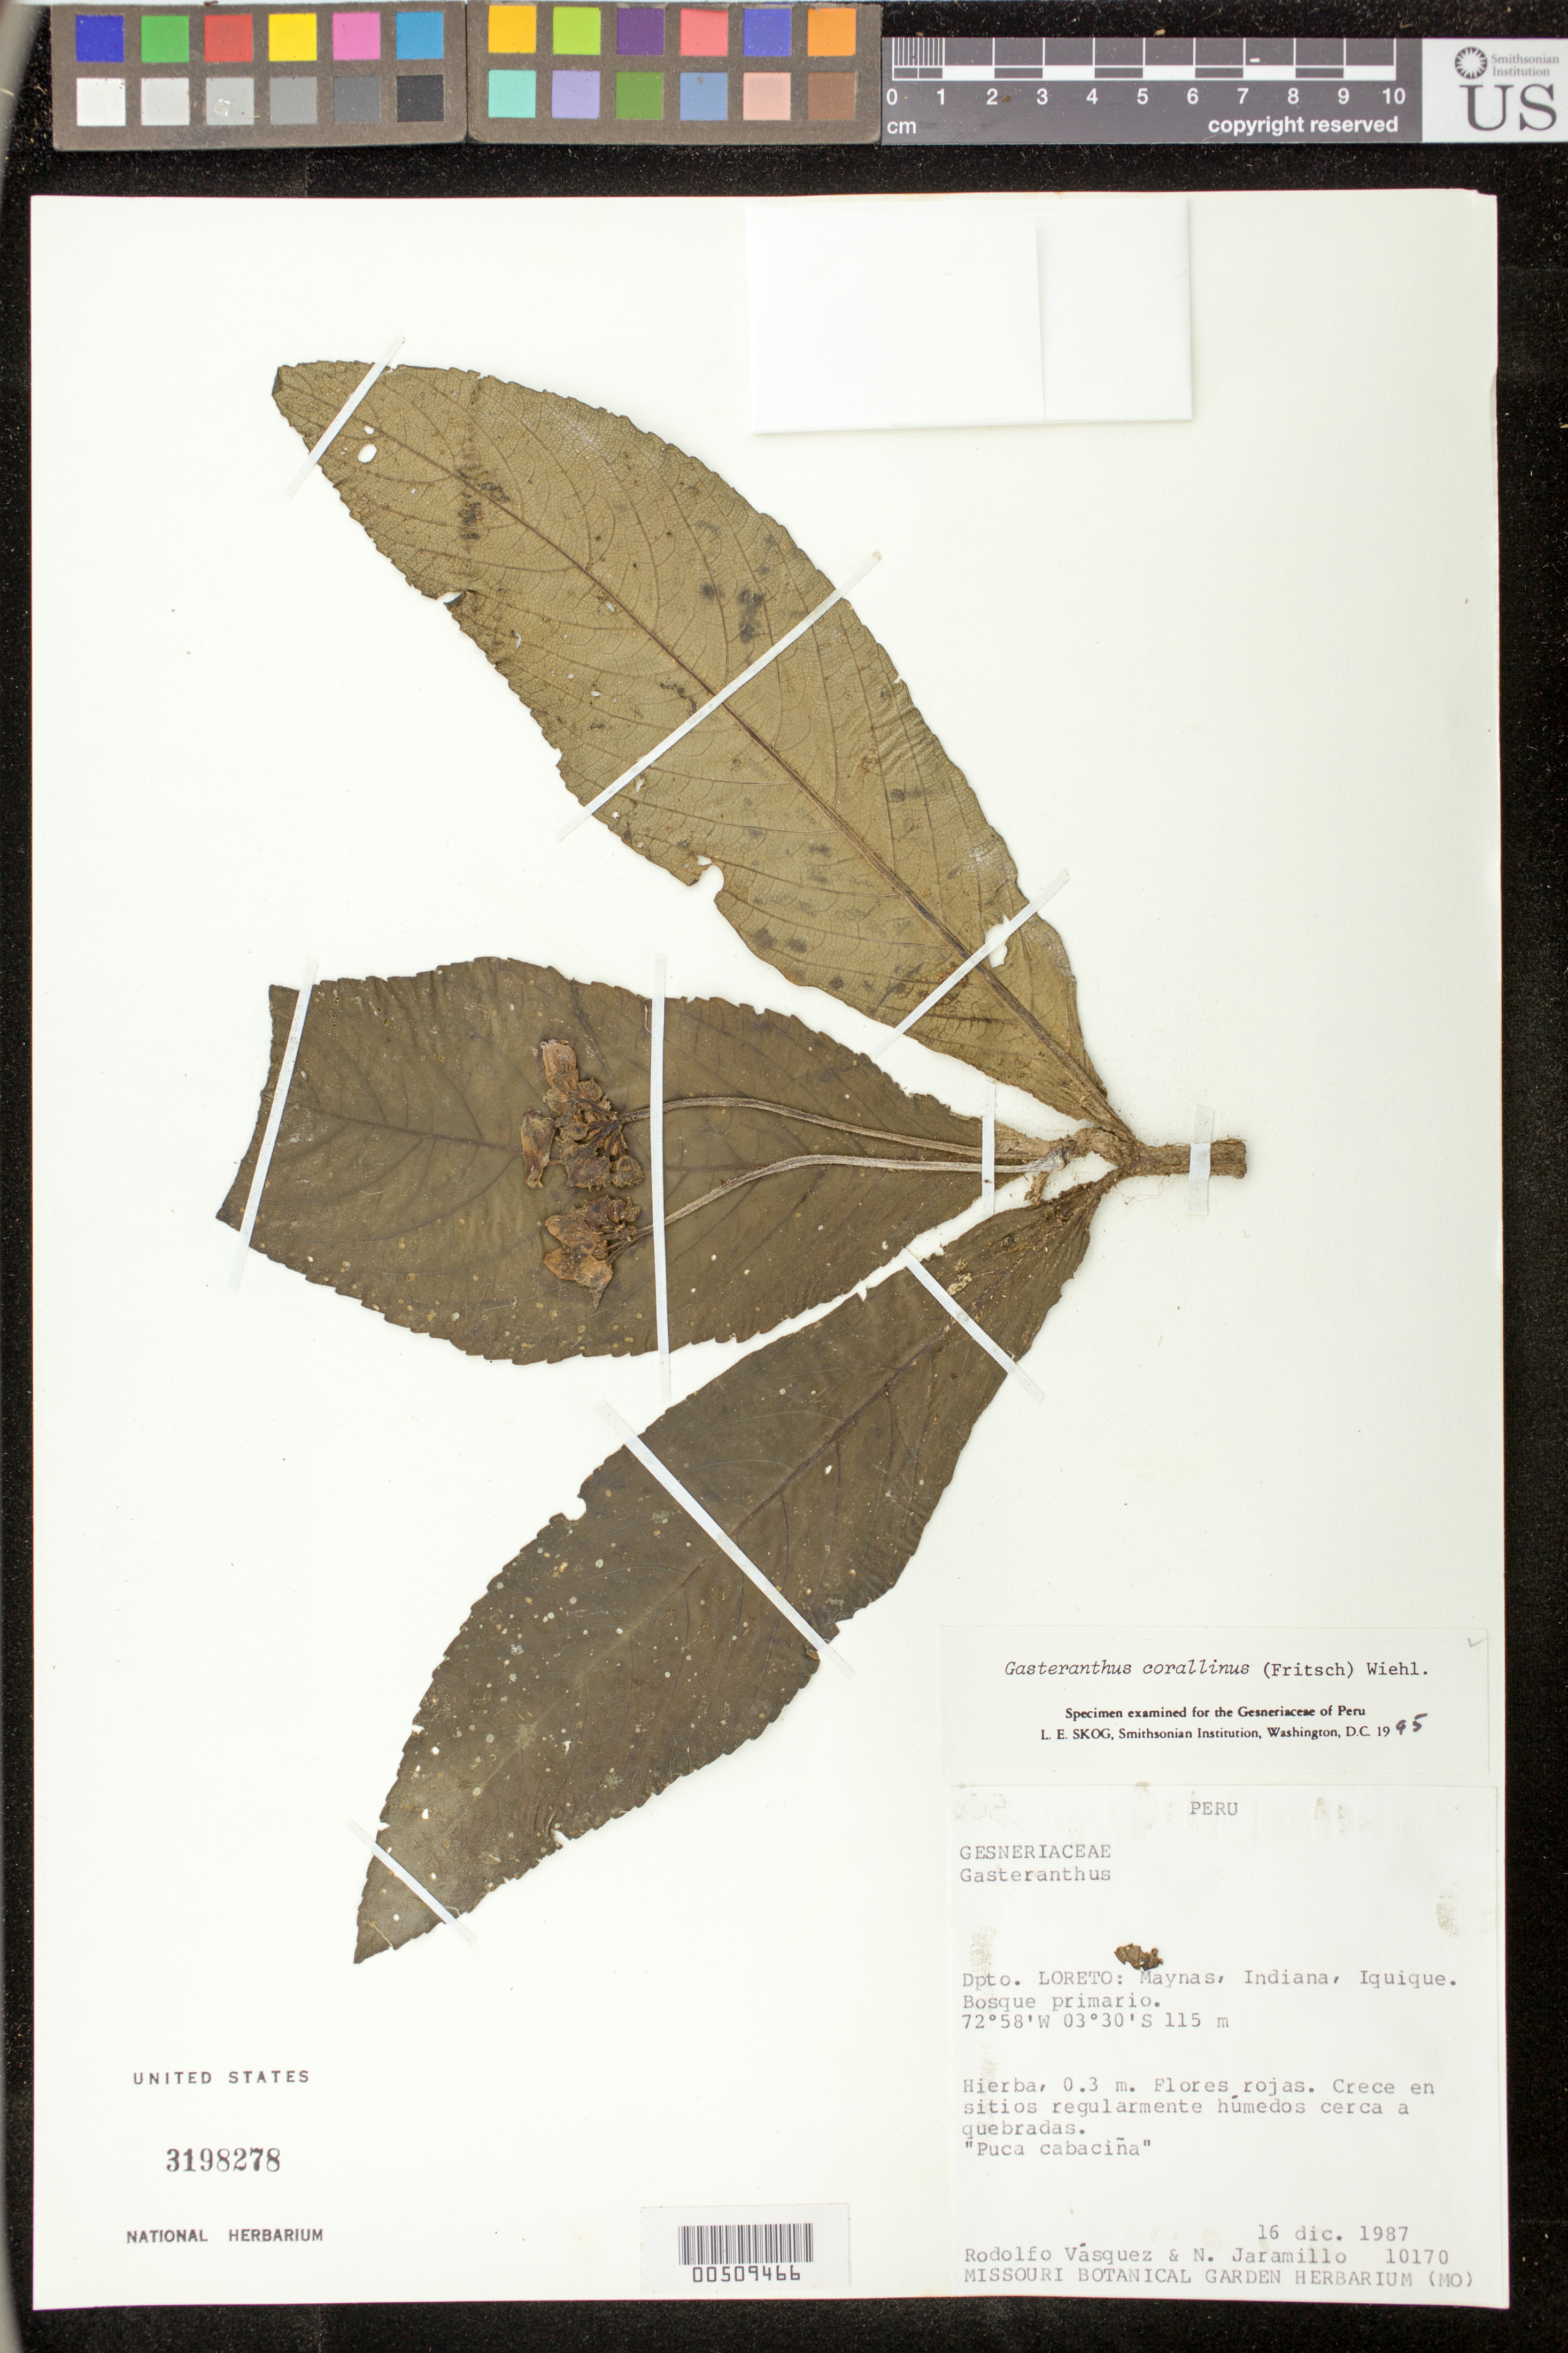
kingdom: Plantae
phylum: Tracheophyta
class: Magnoliopsida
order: Lamiales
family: Gesneriaceae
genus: Gasteranthus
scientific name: Gasteranthus corallinus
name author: (Fritsch) Wiehler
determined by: Skog, Laurence E.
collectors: R. Vásquez & N. Jaramillo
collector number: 10170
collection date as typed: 16 Dec 1987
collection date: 1987-12-16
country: Peru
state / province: Loreto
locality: Maynas, Indiana, Iquique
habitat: Bosque primario; crece en sitios regularmente húmedos cerca a quebradas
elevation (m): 115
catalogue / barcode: US 3198278